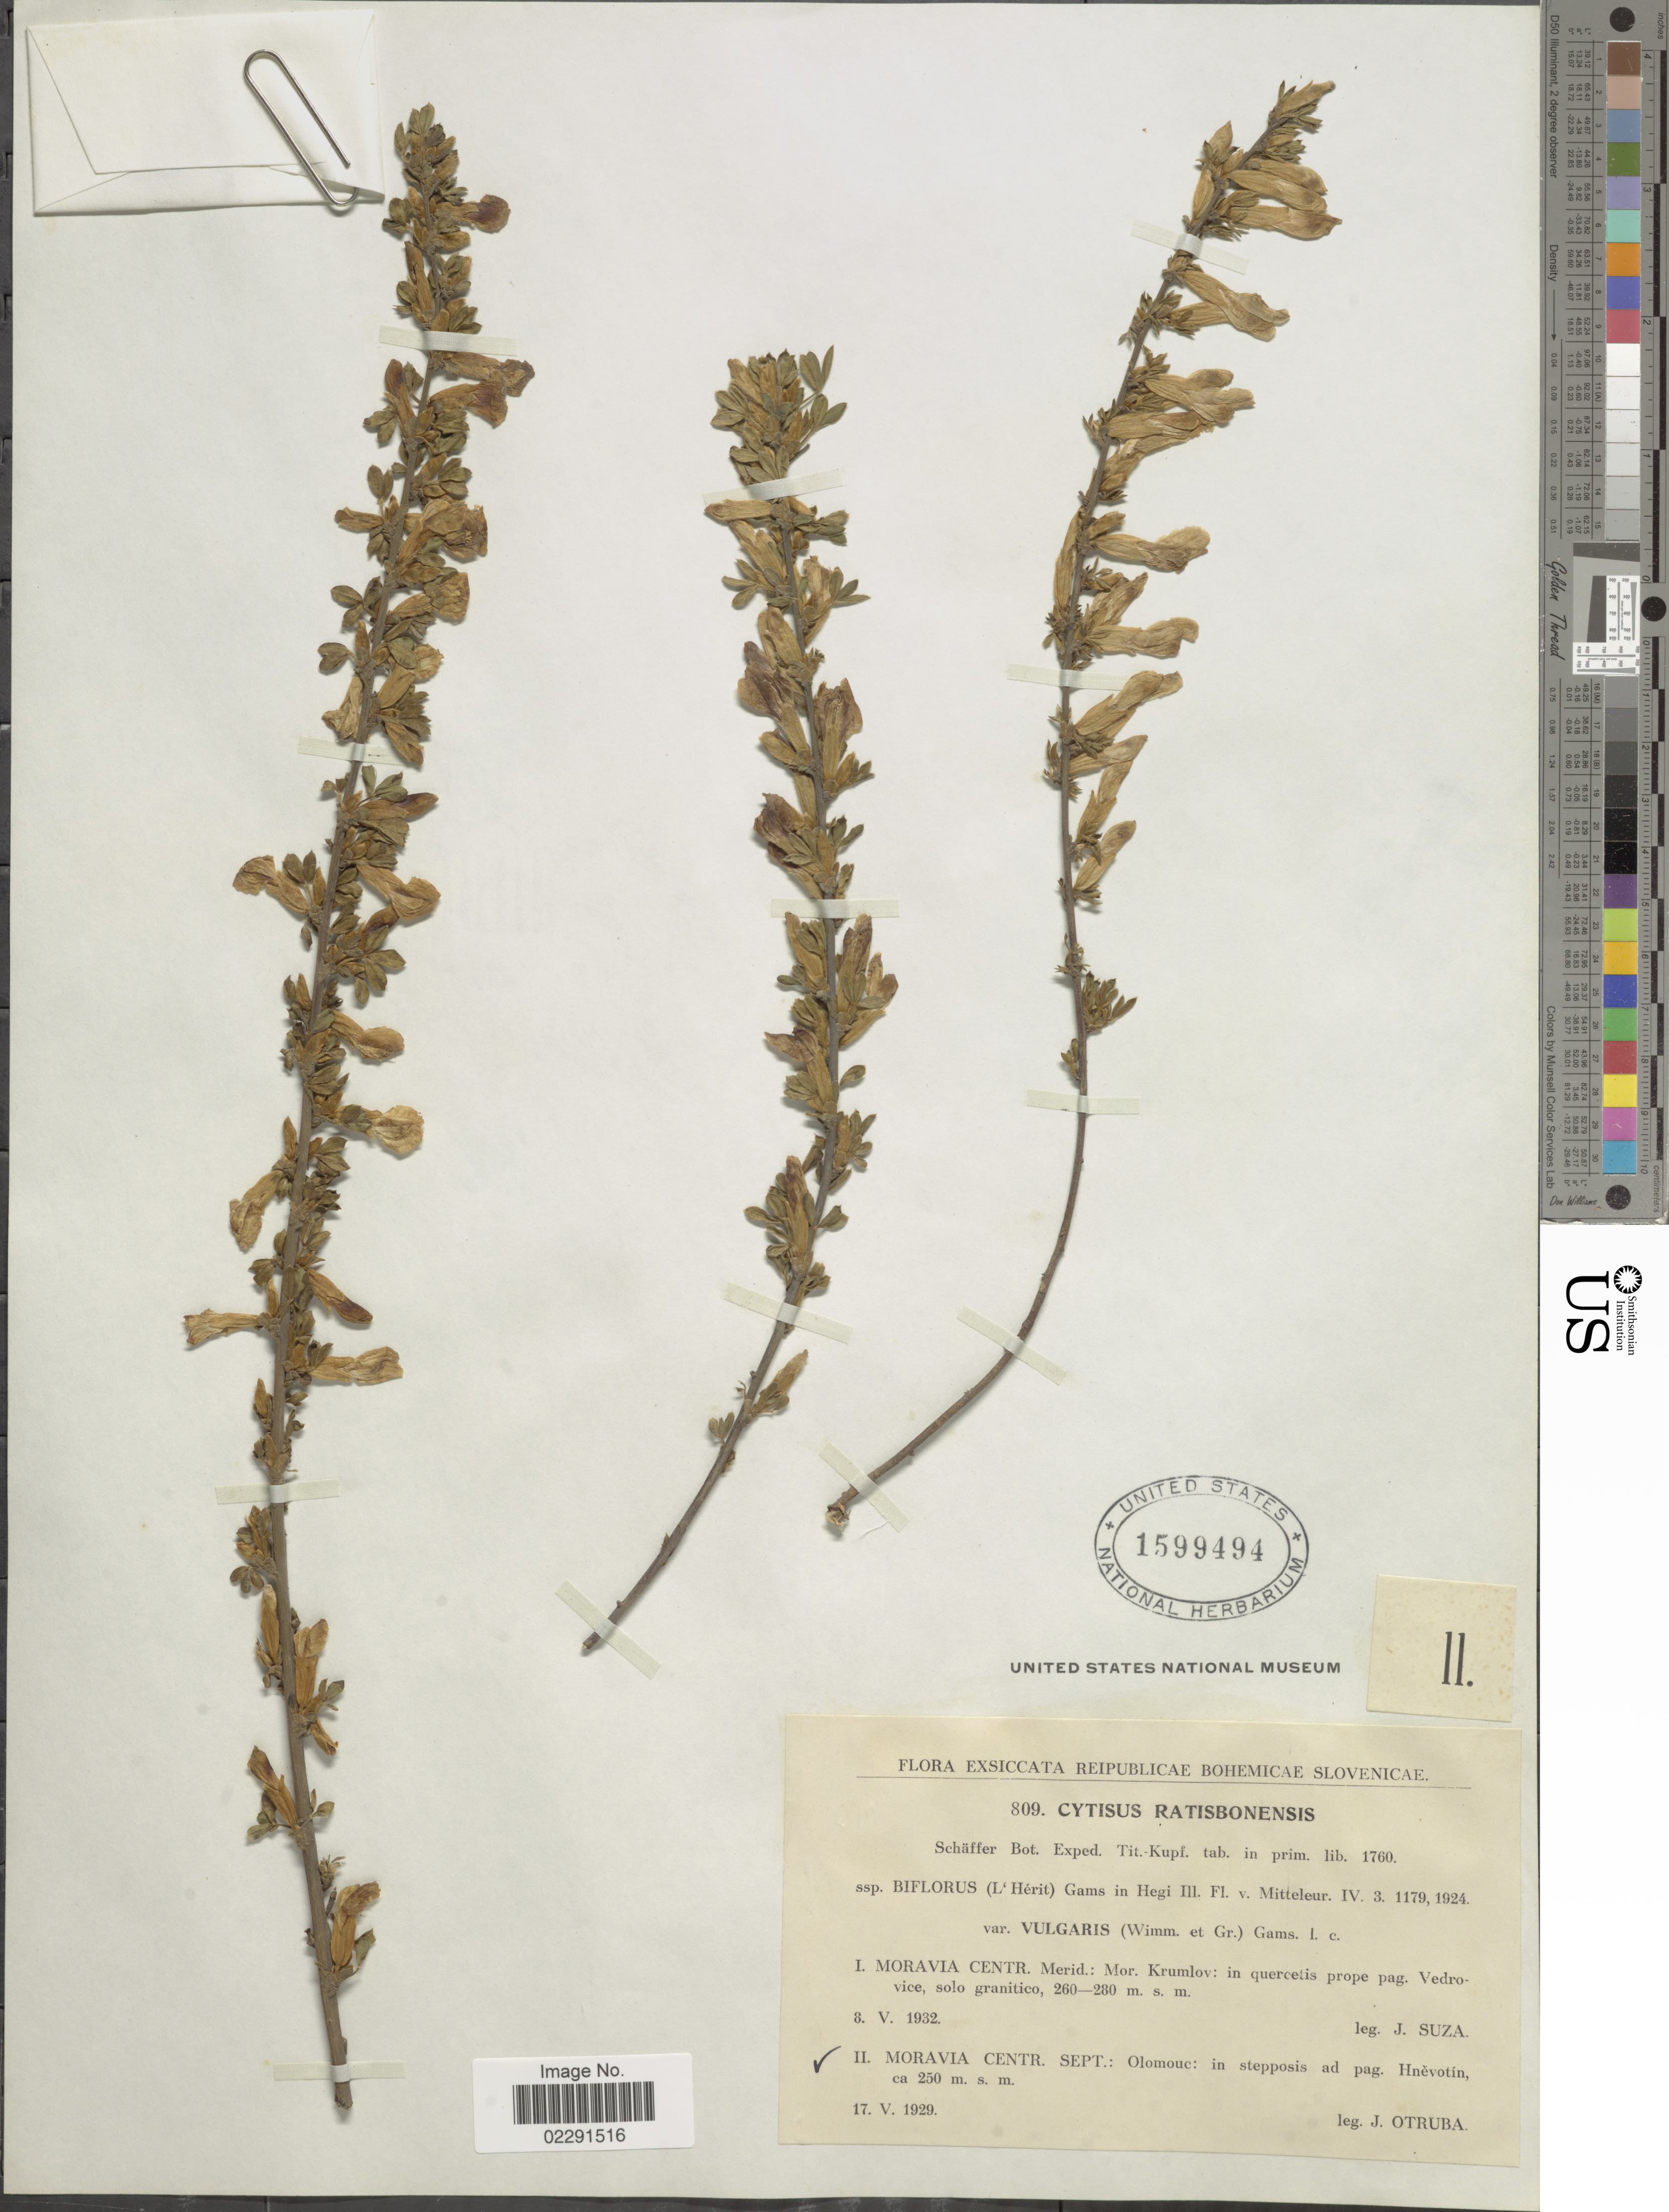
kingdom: Plantae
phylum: Tracheophyta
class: Magnoliopsida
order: Fabales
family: Fabaceae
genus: Cytisus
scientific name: Cytisus ratisbonensis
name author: Schaeff.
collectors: J. Otruba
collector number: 809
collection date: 1929-05-17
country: Czechia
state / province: Moravian-Silesian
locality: Moravia centr. Sept.: Olomouc: in stepposis as pad. Hnevotin.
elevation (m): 250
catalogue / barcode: US 1599494